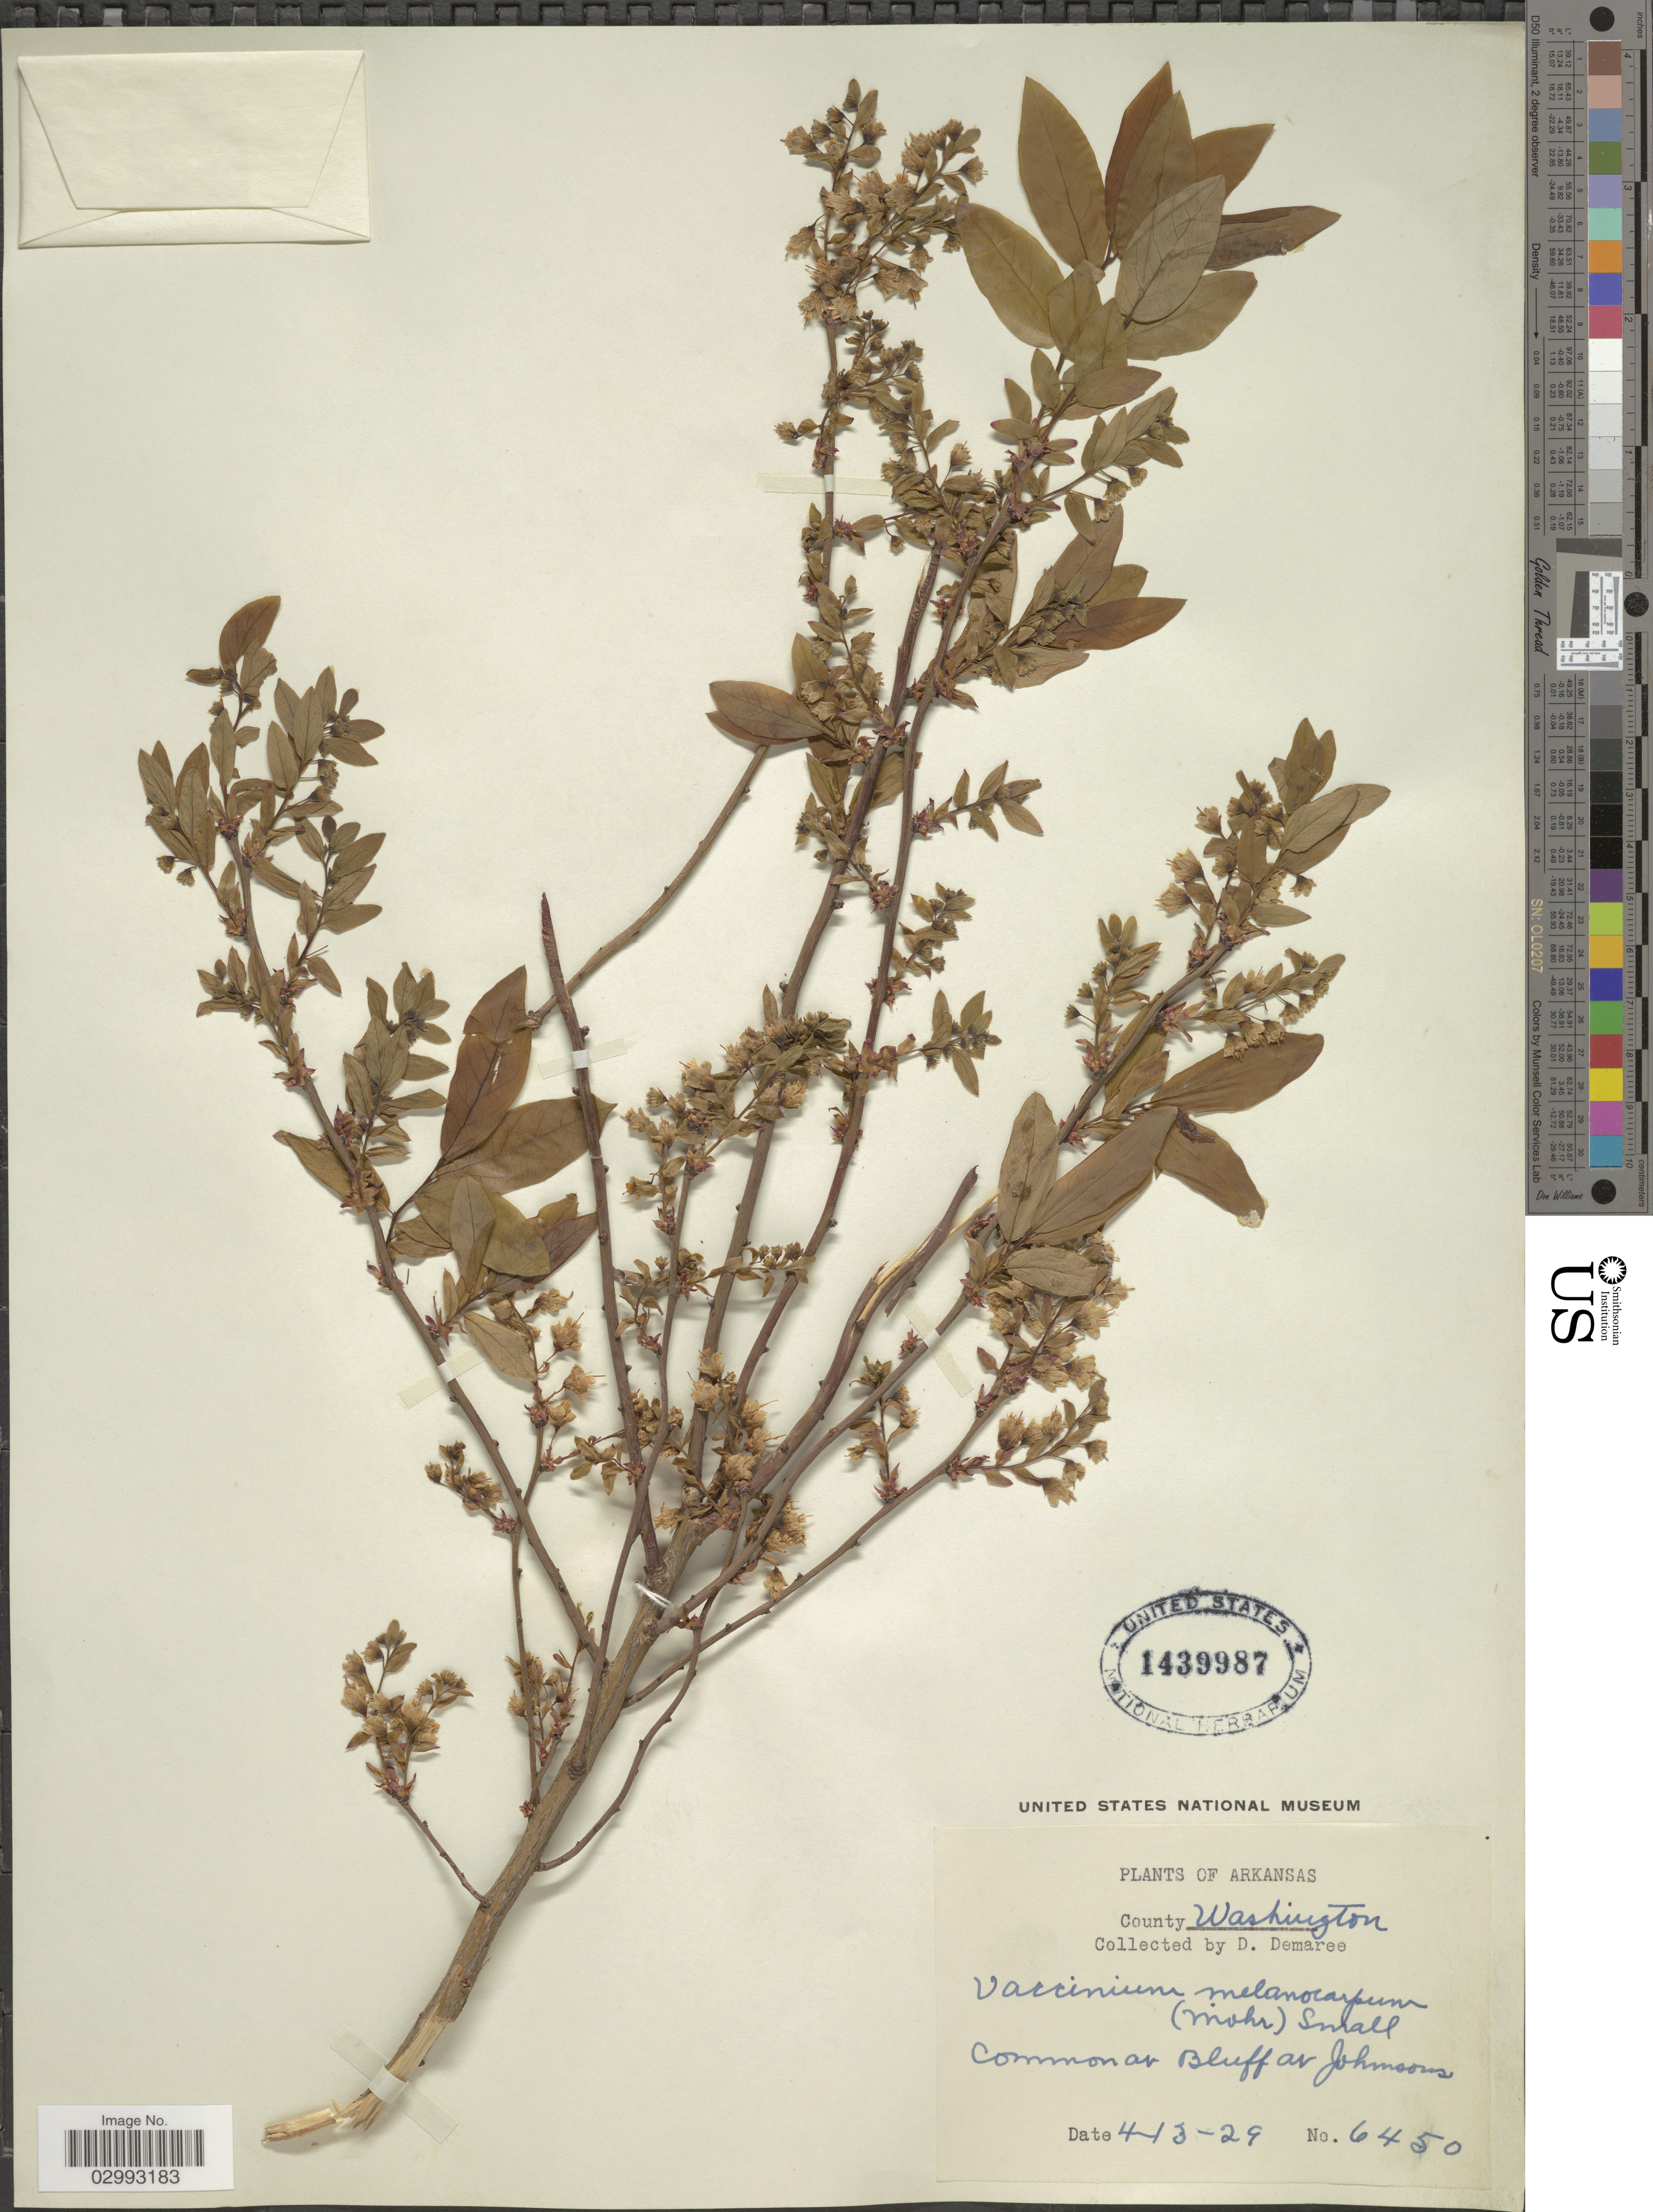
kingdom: Plantae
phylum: Tracheophyta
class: Magnoliopsida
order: Ericales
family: Ericaceae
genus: Polycodium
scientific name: Polycodium melanocarpum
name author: (C. Mohr) Small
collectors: D. Demaree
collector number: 6450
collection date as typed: Transcribed d/m/y: 13/4/29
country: United States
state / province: Arkansas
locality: County Washington. At Johnsons.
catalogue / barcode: US 1439987